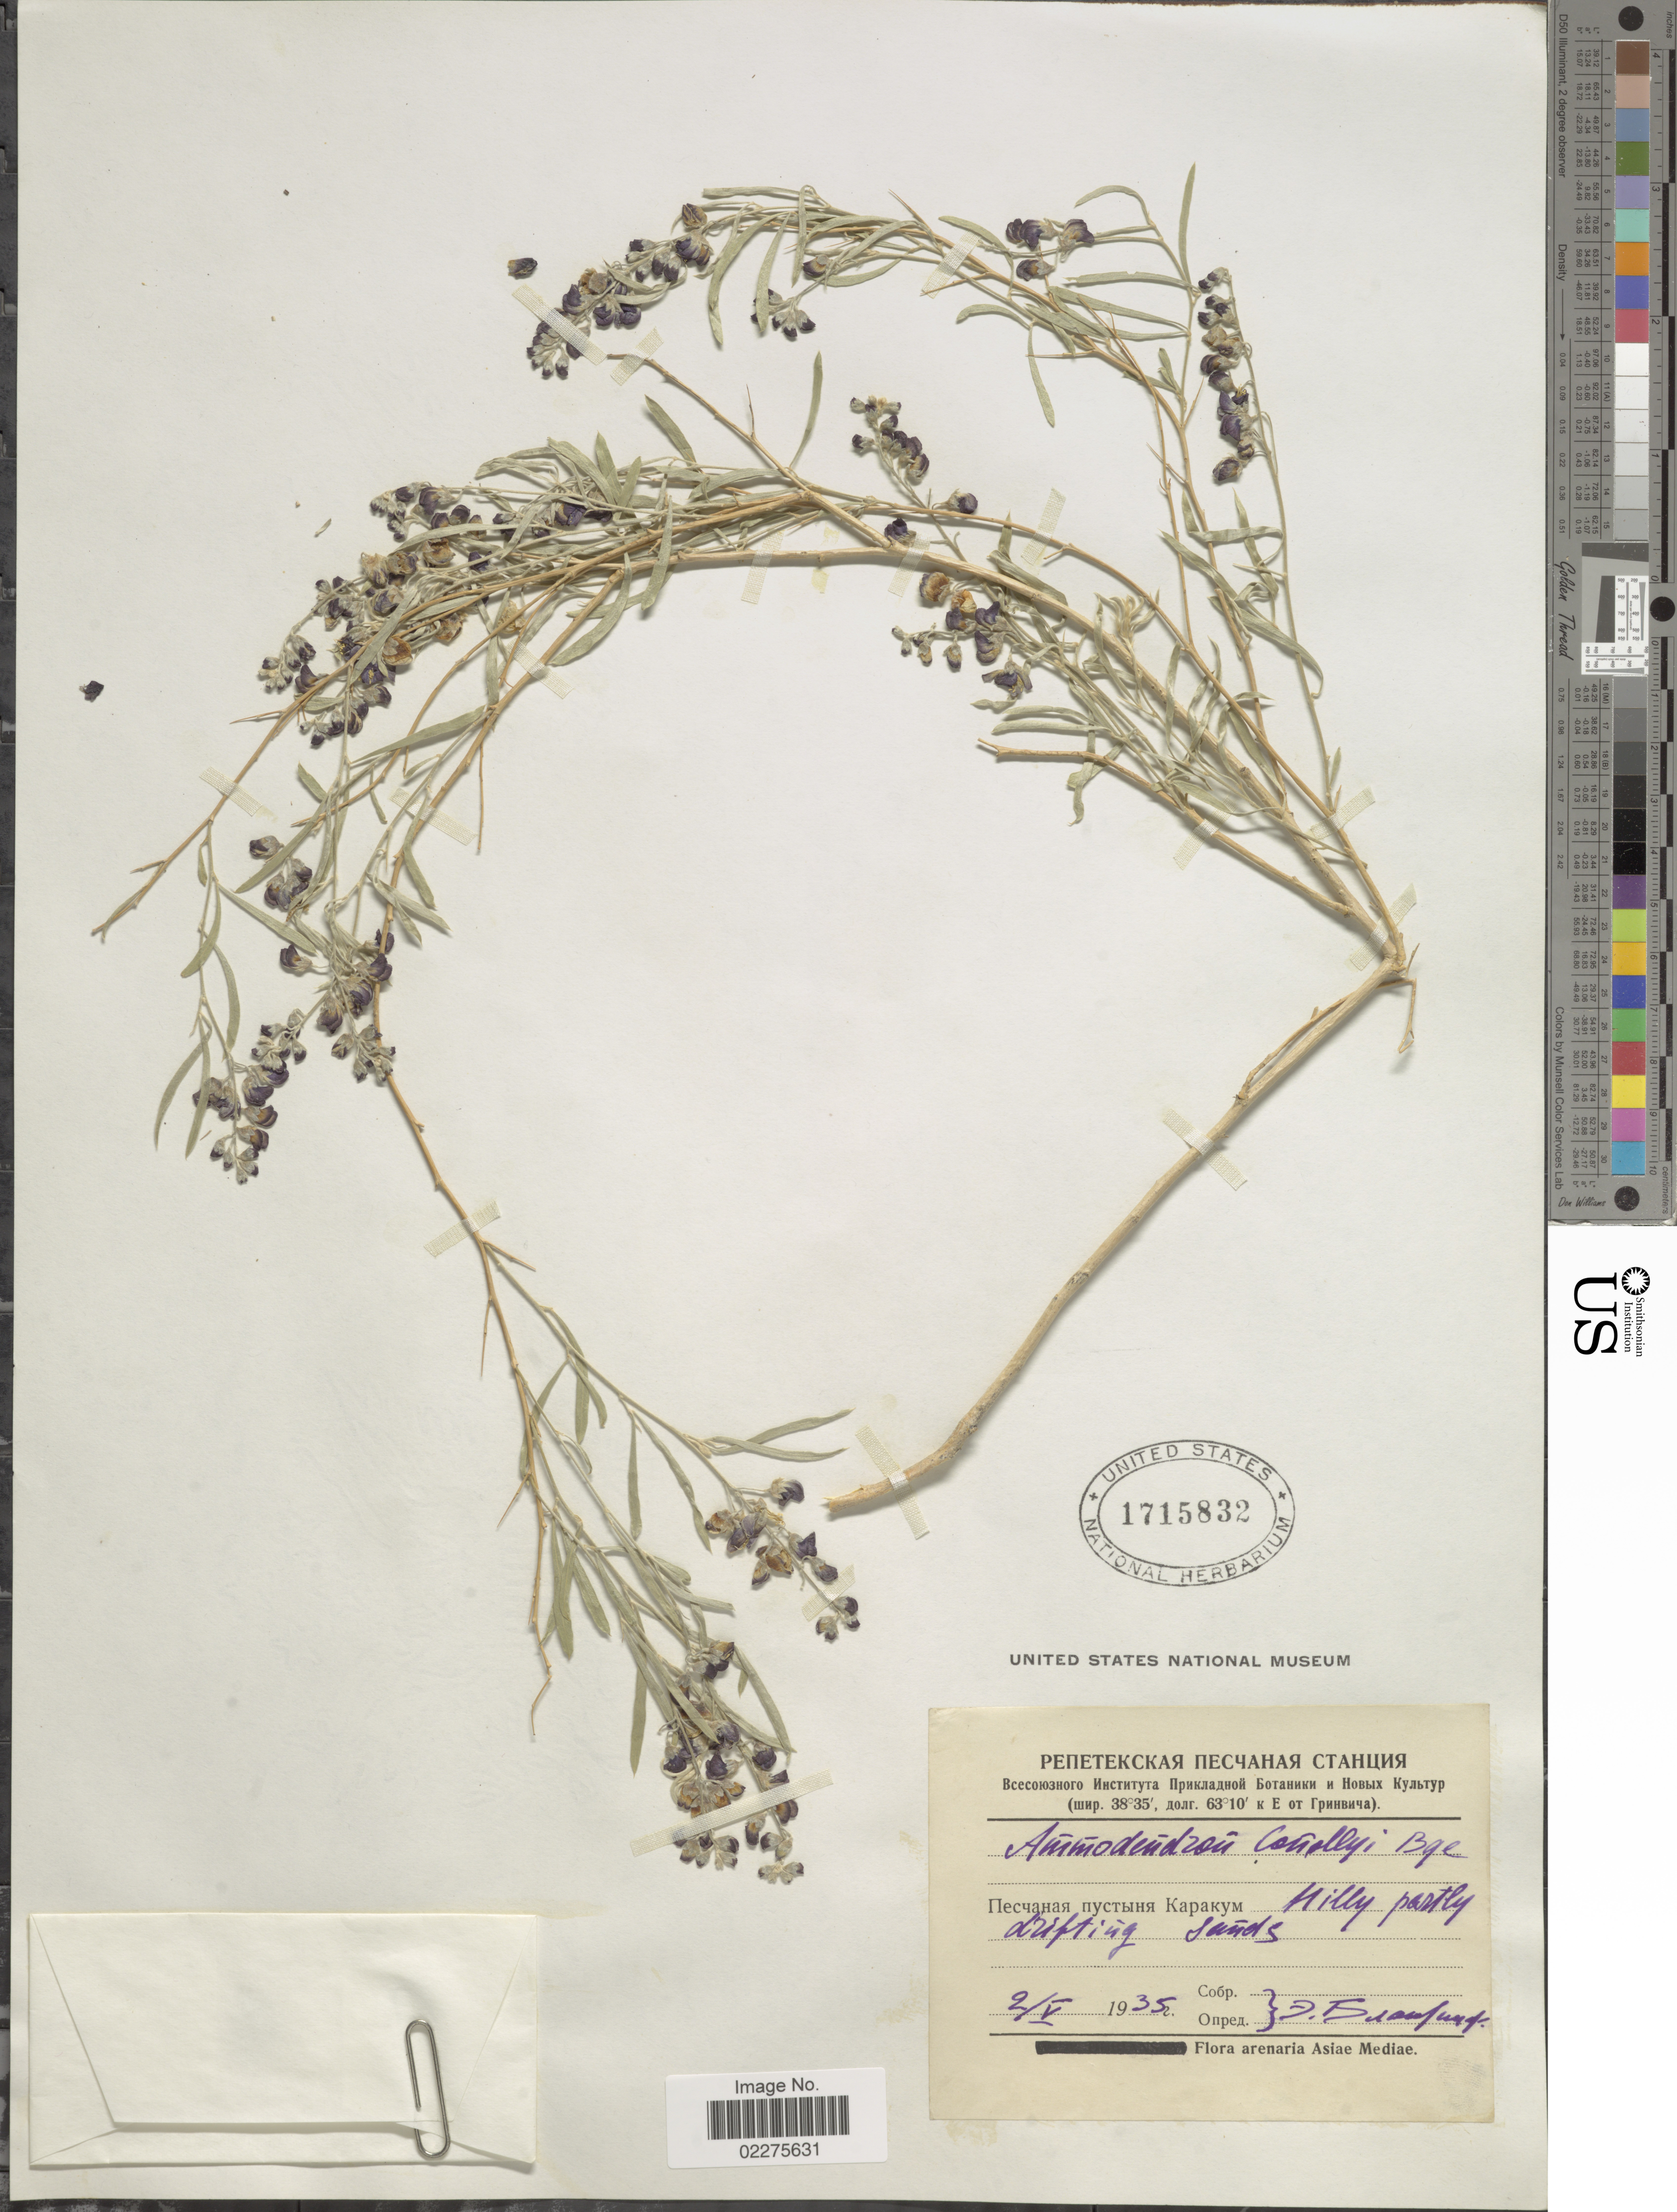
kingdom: Plantae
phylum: Tracheophyta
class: Magnoliopsida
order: Fabales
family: Fabaceae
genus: Ammodendron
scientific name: Ammodendron conollyi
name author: Bunge ex Boiss.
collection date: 1935-05-02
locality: Asiae Mediae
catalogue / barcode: US 1715832